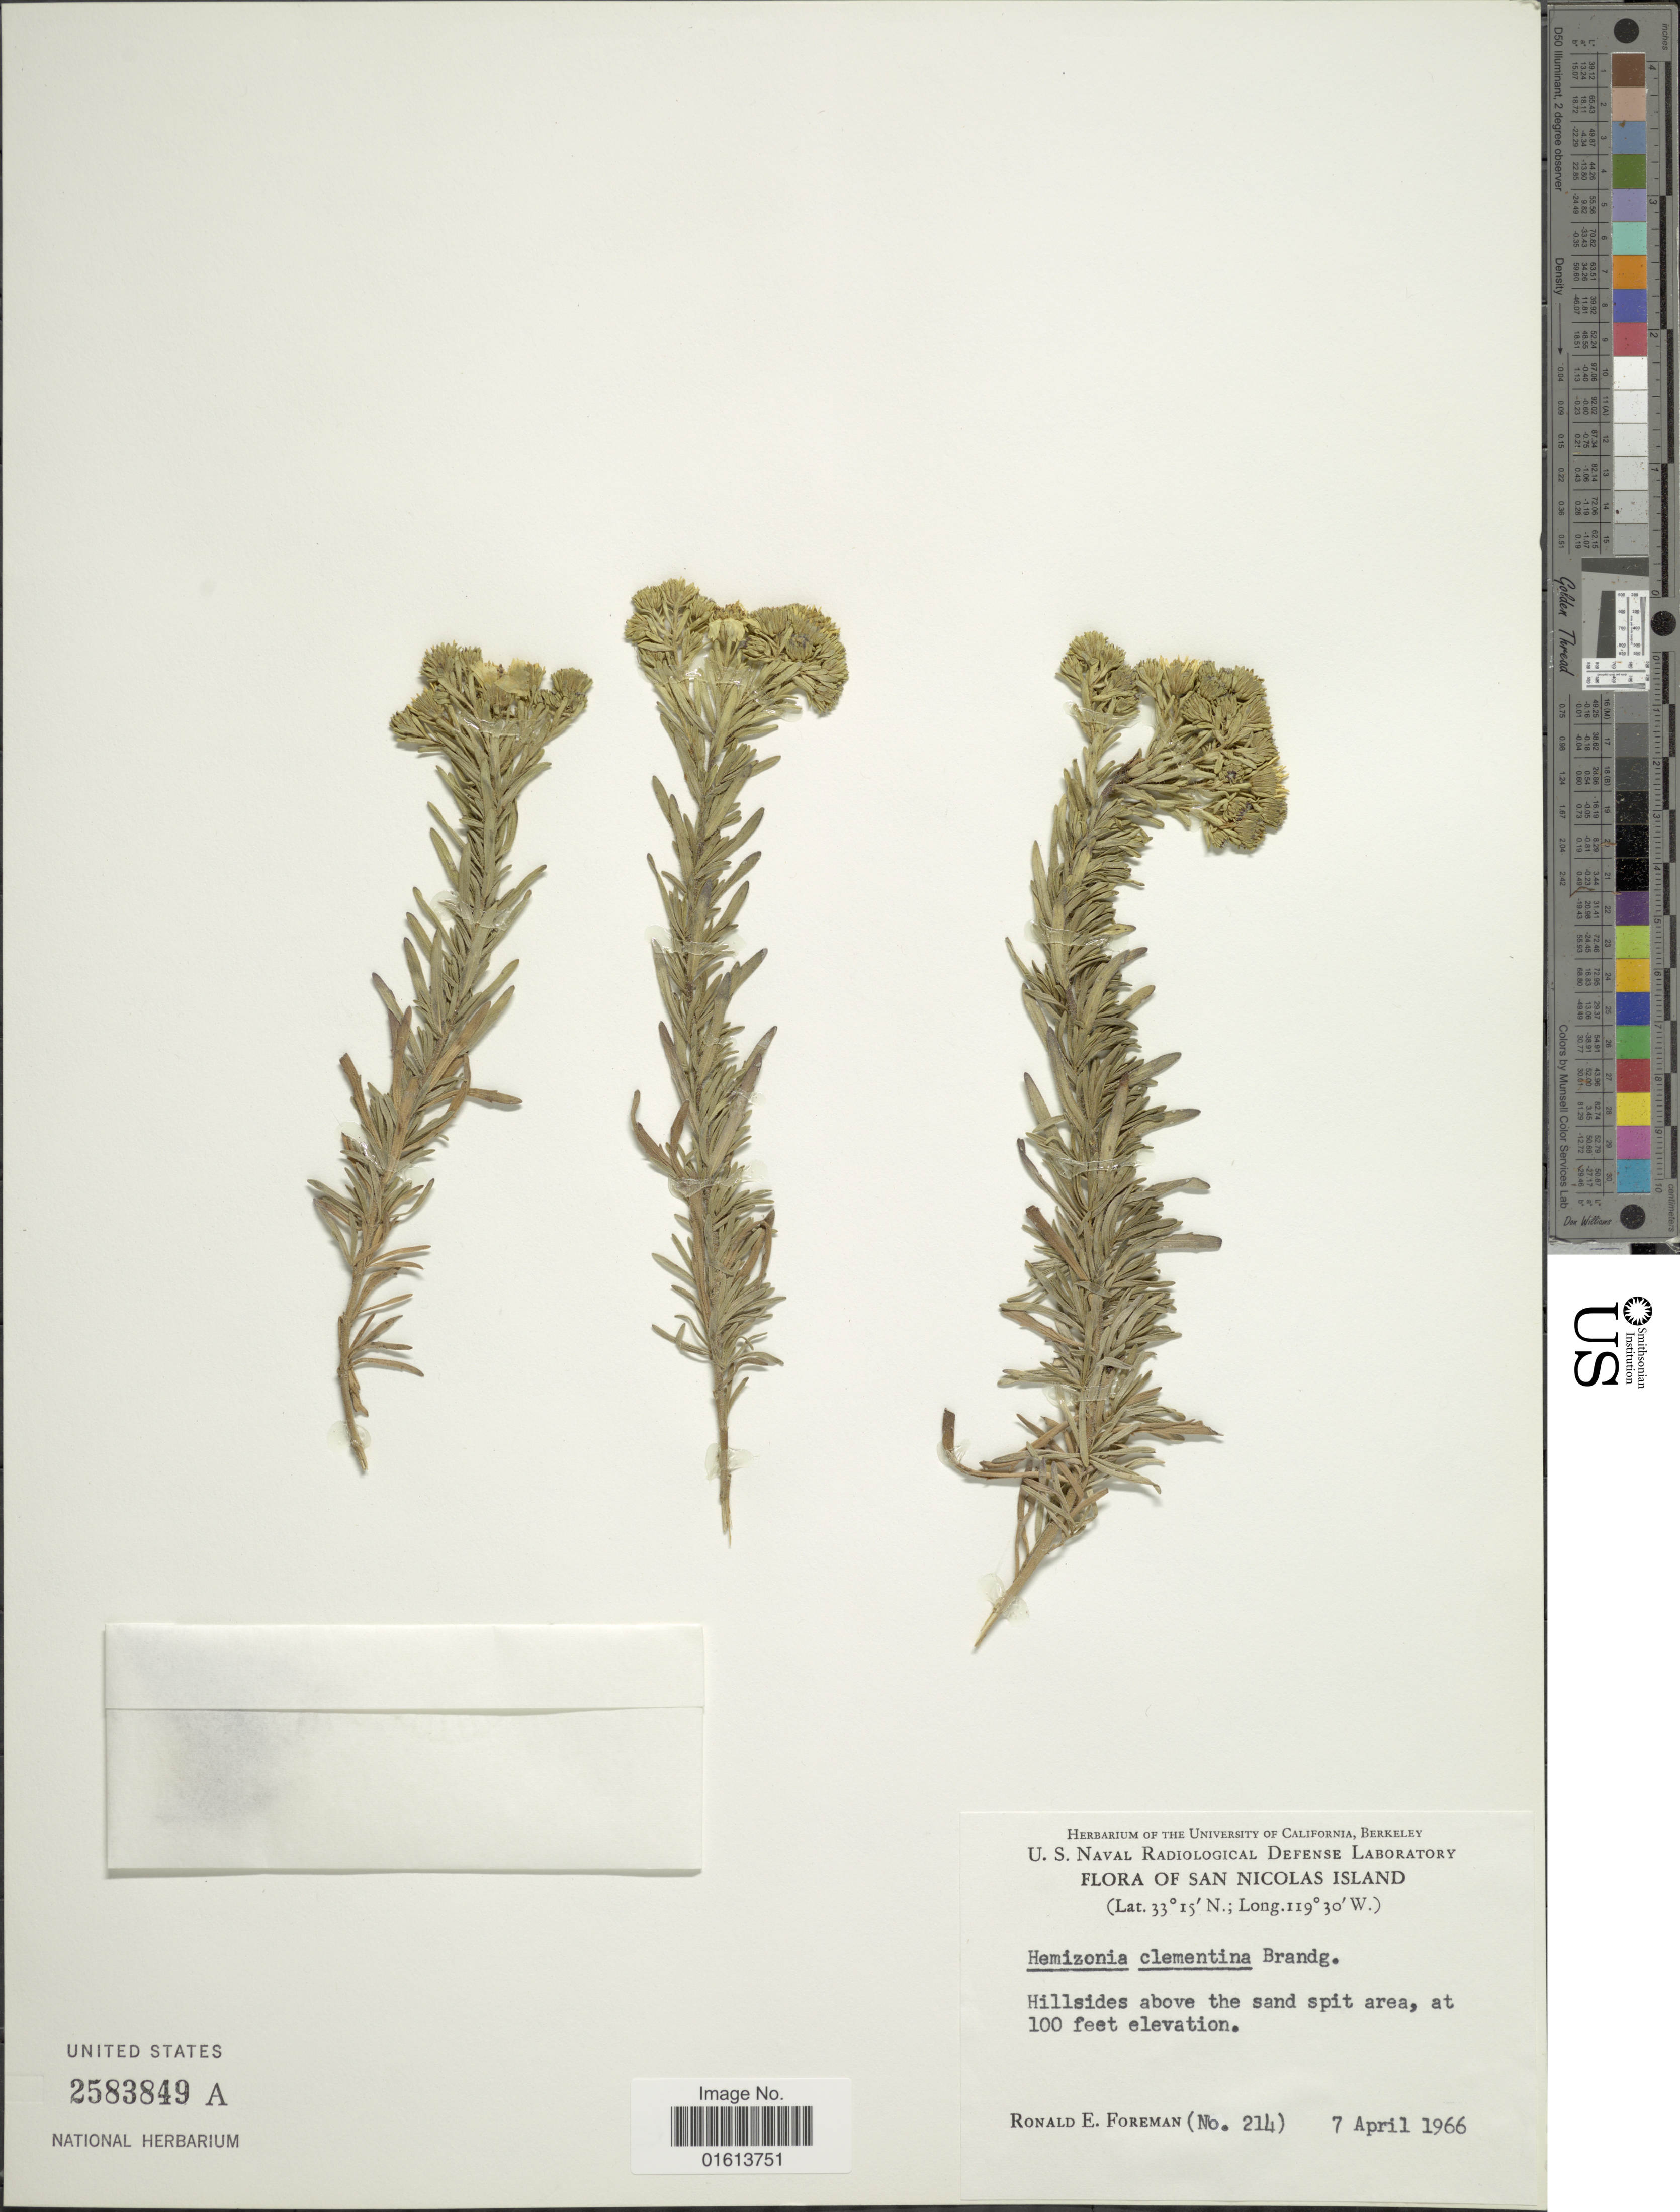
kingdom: Plantae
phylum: Tracheophyta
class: Magnoliopsida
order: Asterales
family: Asteraceae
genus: Deinandra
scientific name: Deinandra clementina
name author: (Brandegee) B.G. Baldwin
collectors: R. Foreman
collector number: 214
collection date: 1966-04-07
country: United States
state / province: California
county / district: Ventura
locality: San Nicolas Island. Hillsides above the sand spit area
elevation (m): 30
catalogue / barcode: US 2583849A